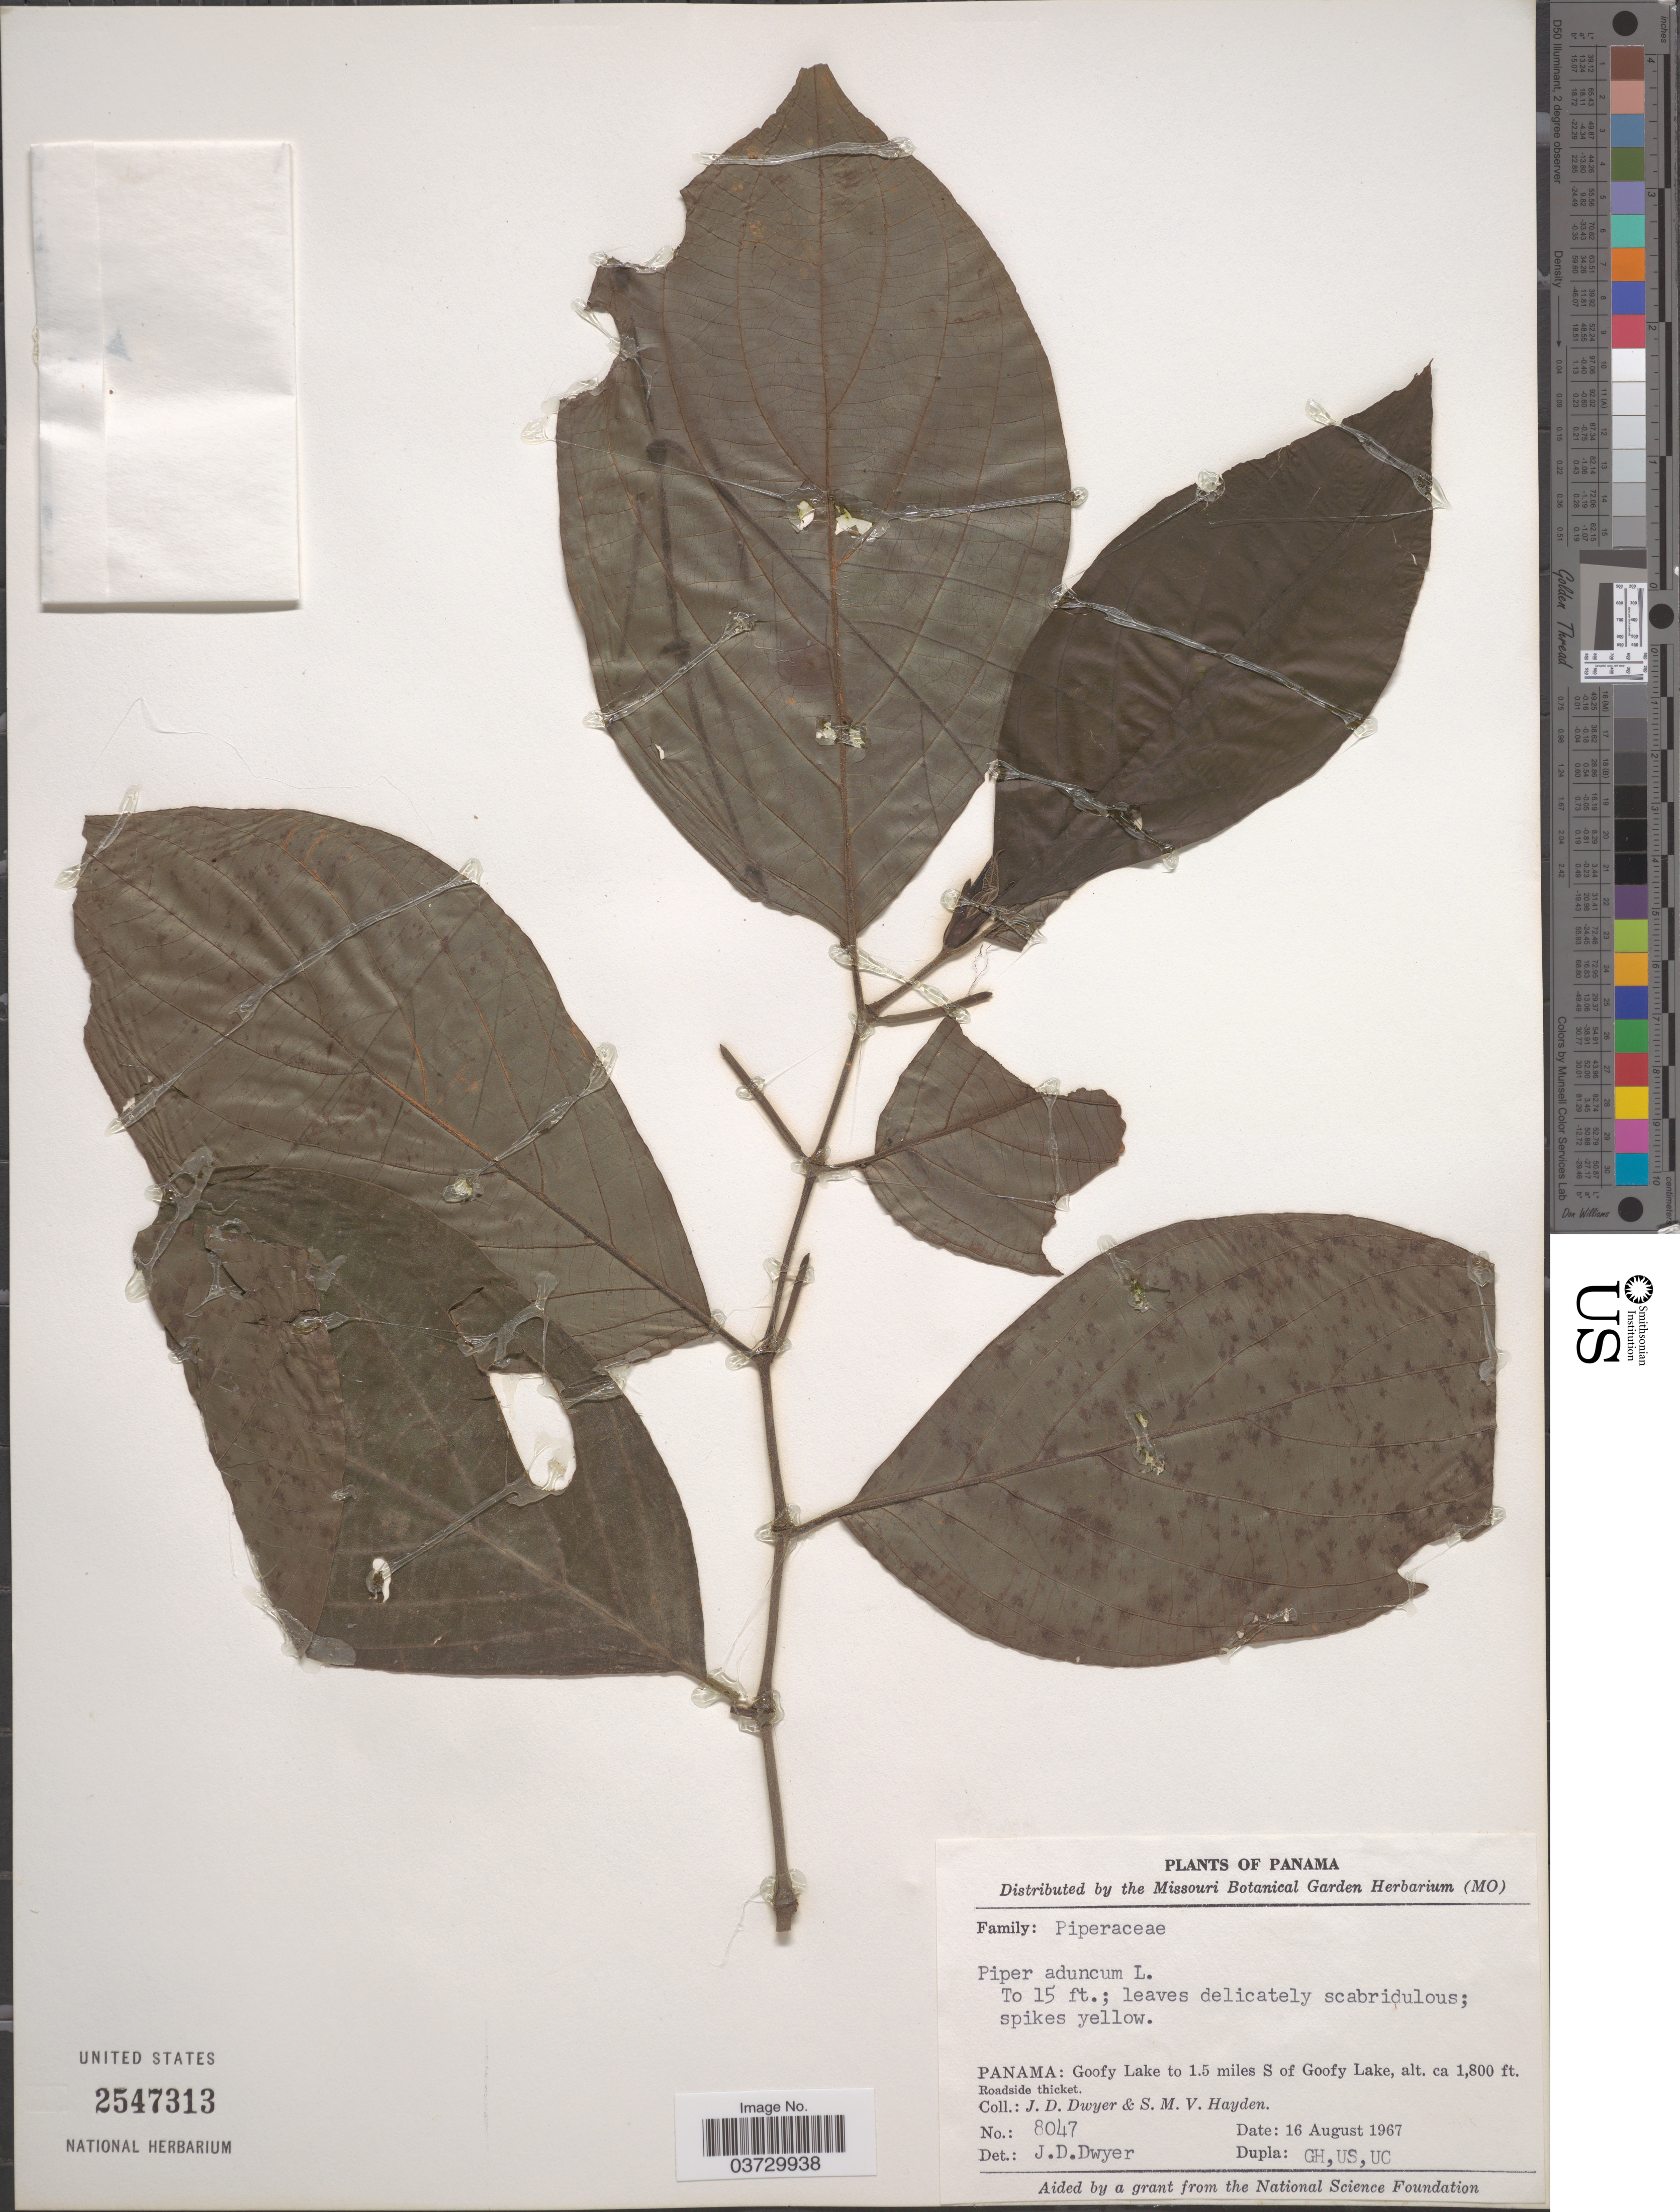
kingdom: Plantae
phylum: Tracheophyta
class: Magnoliopsida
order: Piperales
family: Piperaceae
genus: Piper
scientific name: Piper aduncum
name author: L.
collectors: J. D. Dwyer & M.V. Hayden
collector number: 8047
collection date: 1967-08-16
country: Panama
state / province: Panamá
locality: Goofy Lake to 1.5 miles S of Goofy Lake, Roadside thicket.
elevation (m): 549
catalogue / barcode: US 2547313